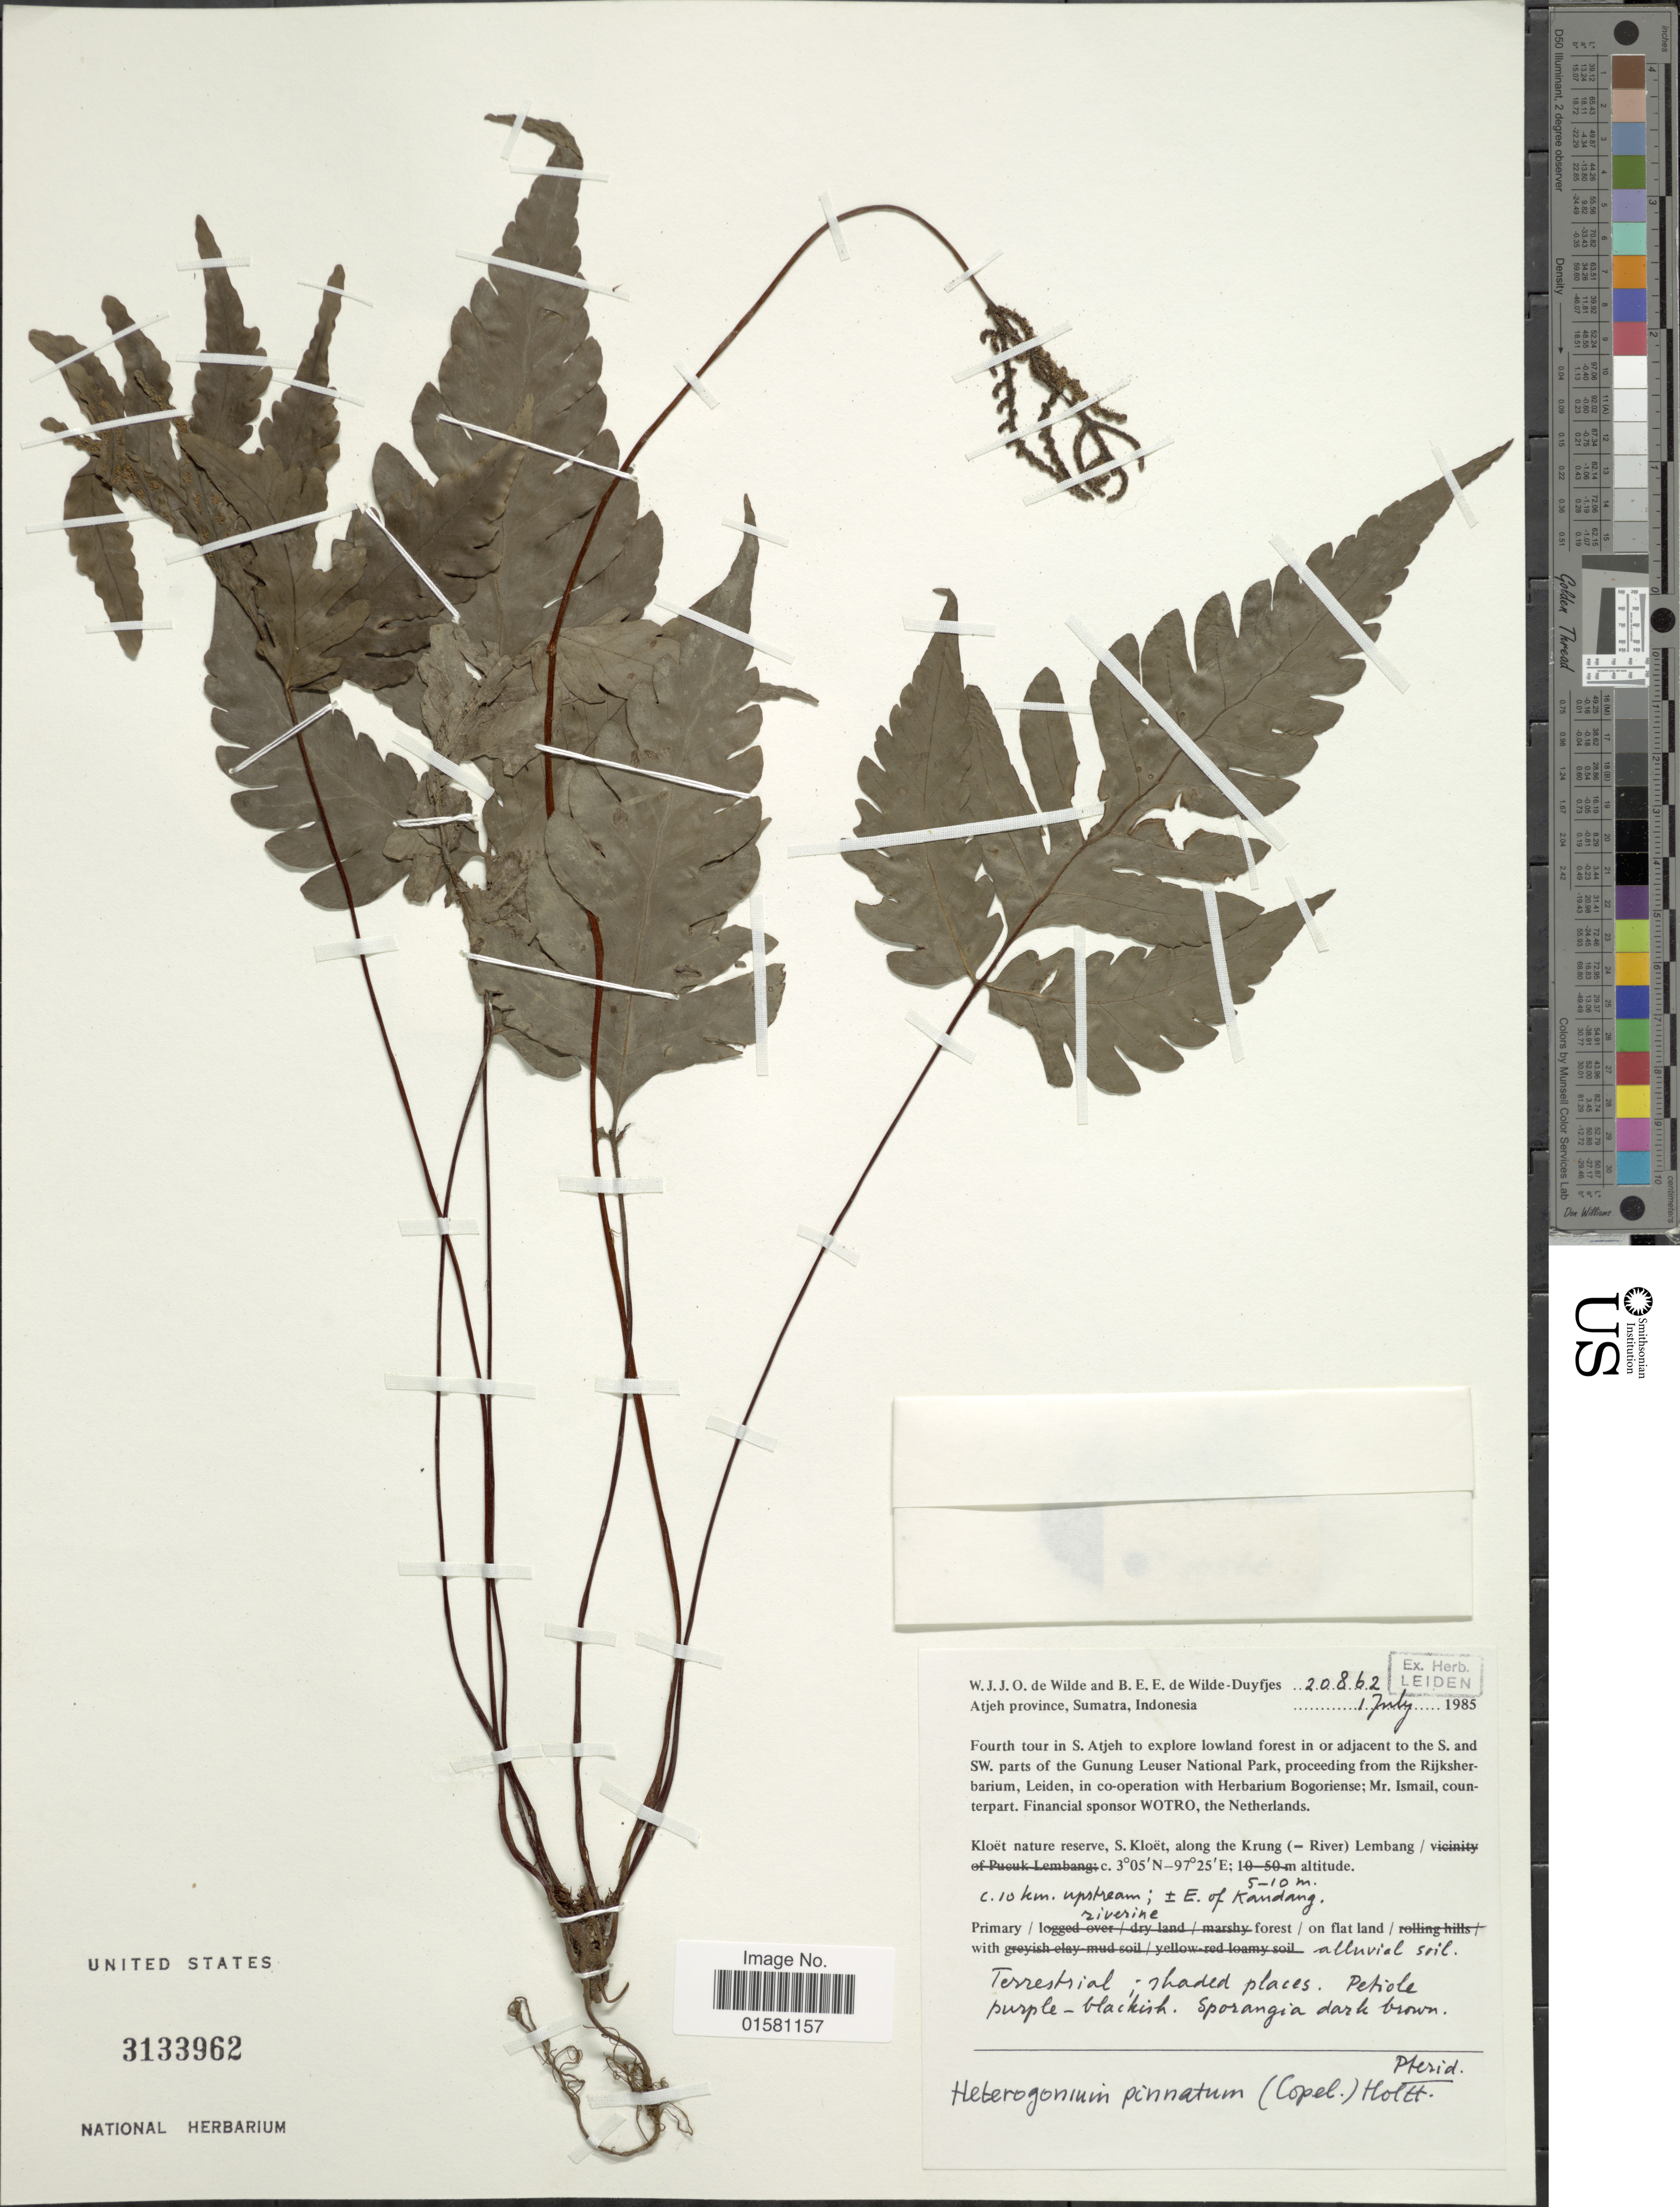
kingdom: Plantae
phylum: Tracheophyta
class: Polypodiopsida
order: Polypodiales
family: Tectariaceae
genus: Tectaria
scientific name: Tectaria pinnata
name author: (C. Chr.) R.M. Tryon & A.F. Tryon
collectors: W. J. de Wilde & B. E. de Wilde-Duyfjes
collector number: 20862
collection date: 1985-07-01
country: Indonesia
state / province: Sumatra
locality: Atjeh Province, Sumatra. Kloët nture reserve, S. Kloët, along the Krung (River) Lembang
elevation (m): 5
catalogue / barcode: US 3133962